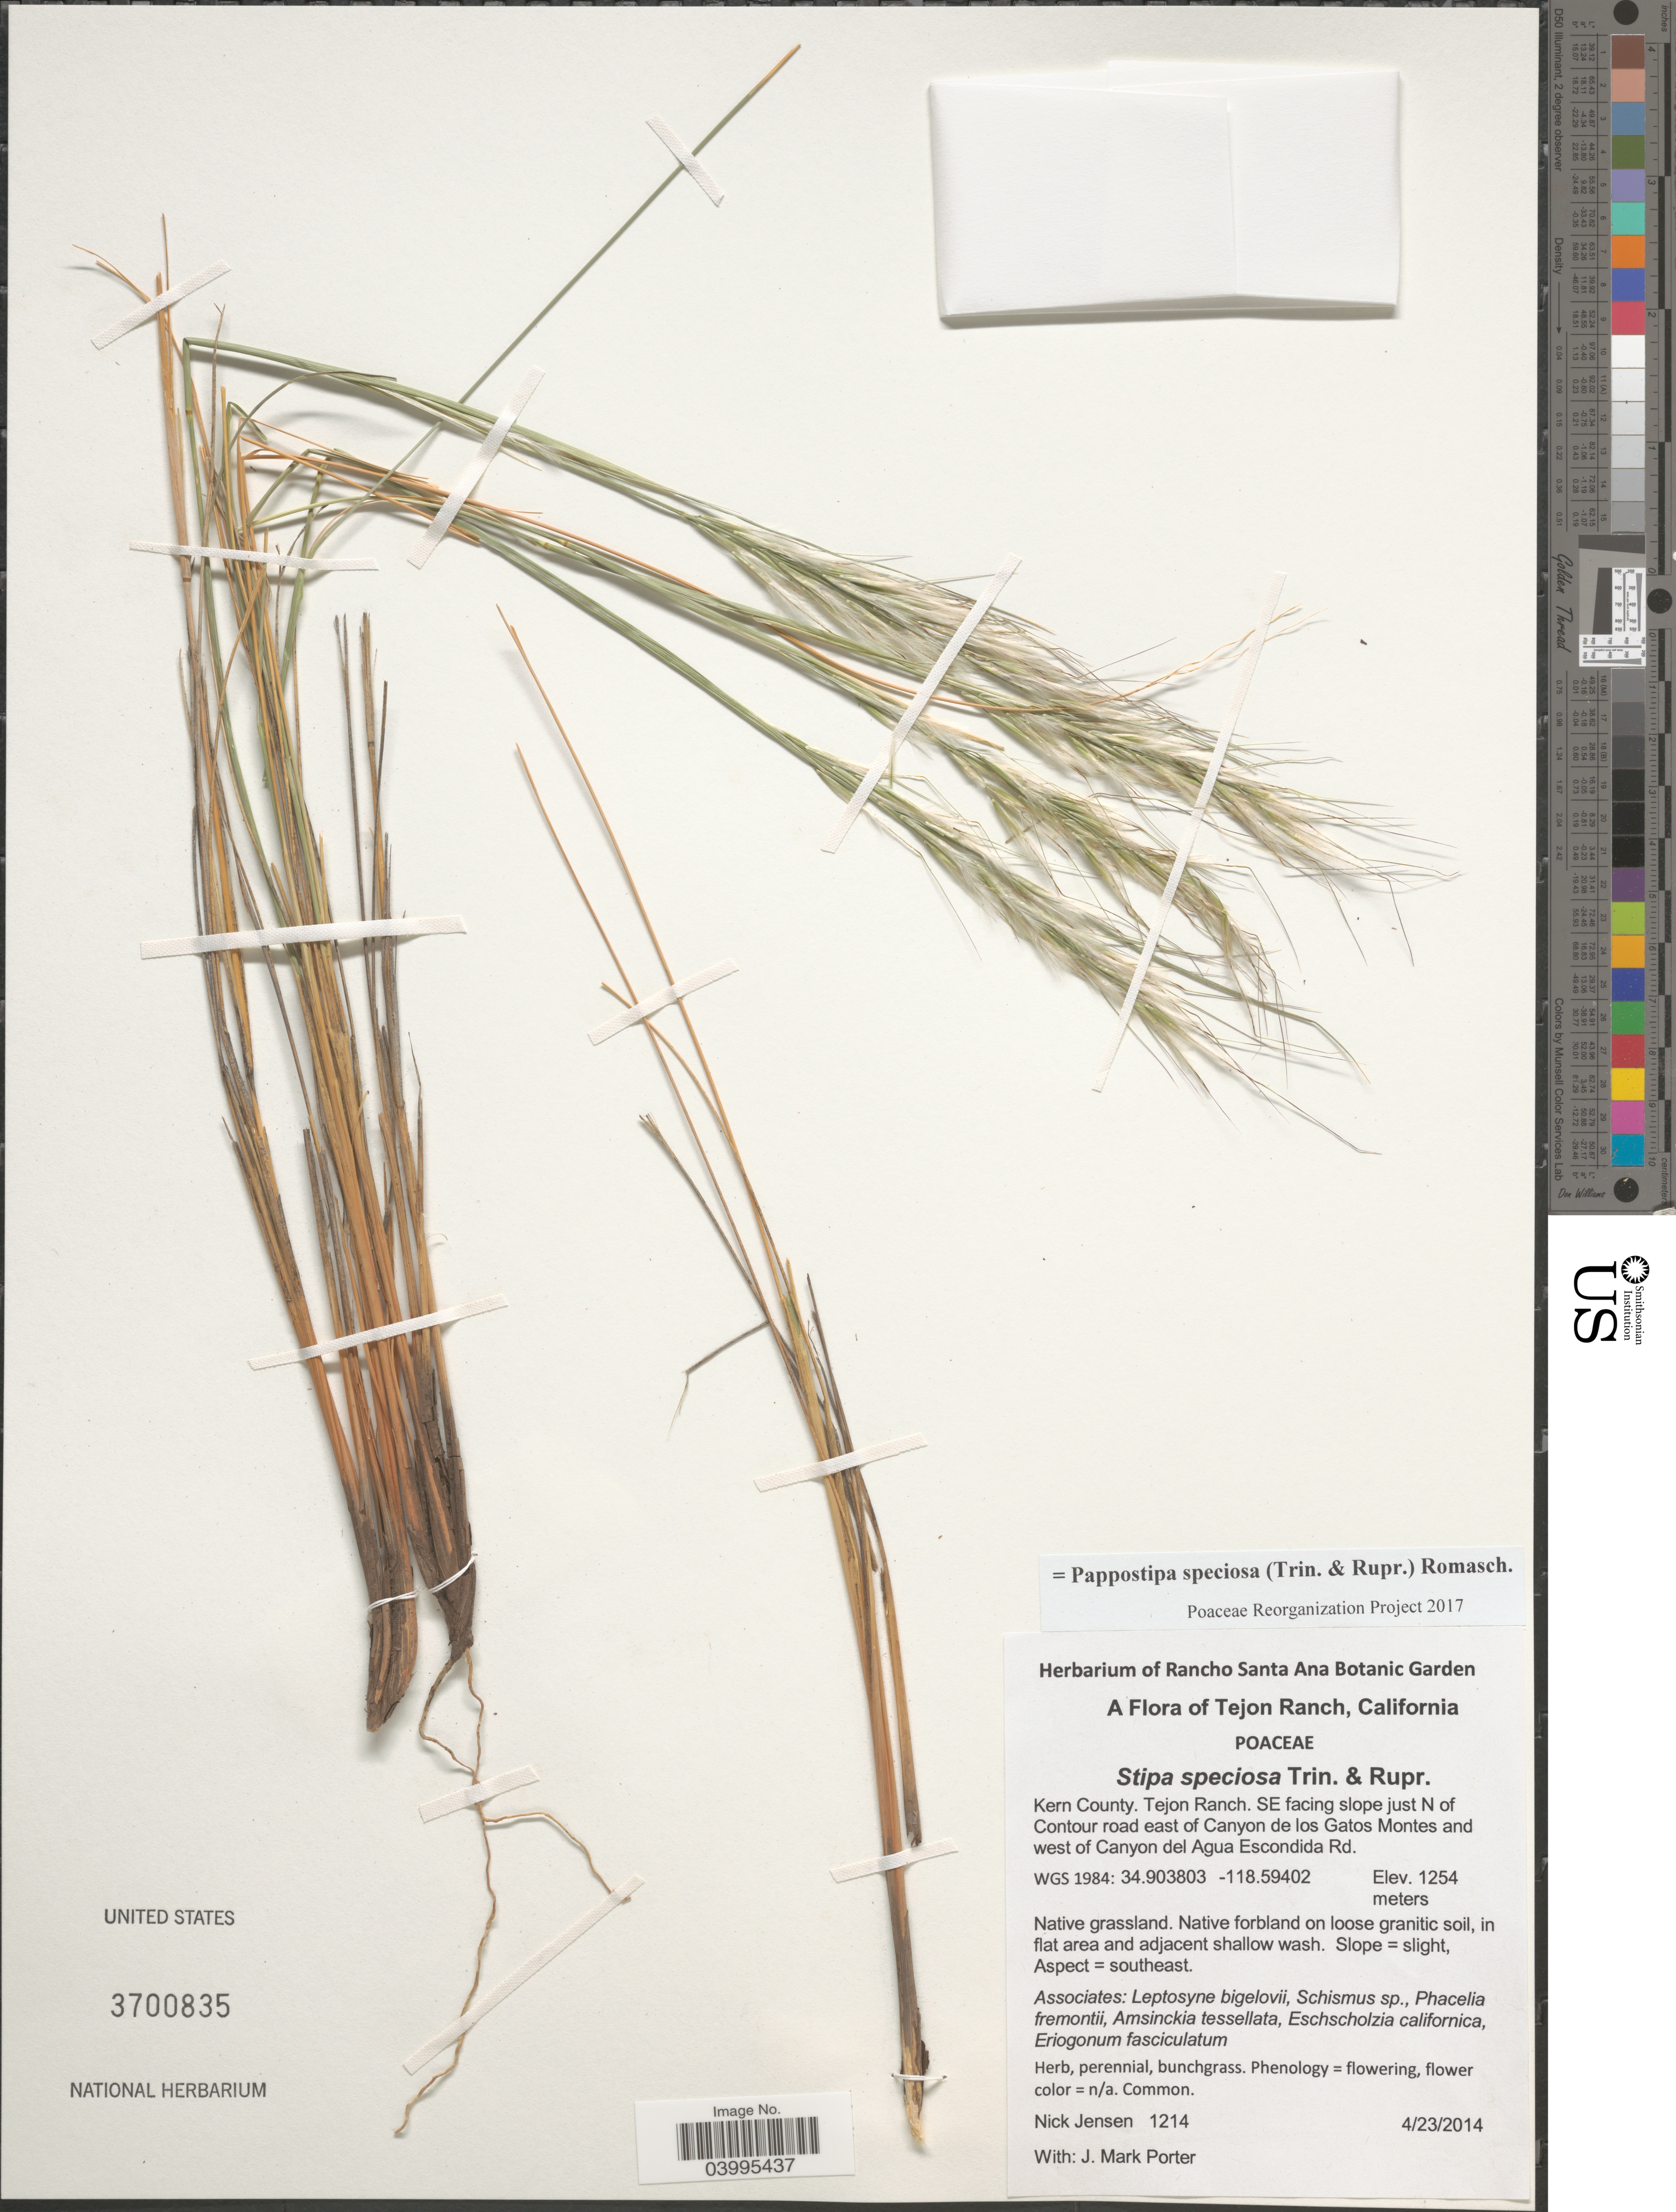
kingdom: Plantae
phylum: Tracheophyta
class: Liliopsida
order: Poales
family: Poaceae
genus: Pappostipa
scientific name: Pappostipa speciosa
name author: (Trin. & Rupr.) Romasch.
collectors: N. Jensen & J. M. Porter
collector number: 1214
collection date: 2014-04-23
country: United States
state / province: California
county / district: Kern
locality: Tejon Ranch. Kern County. SE facing slope just N of Contour road east of Canyon de los Gatos Montes and west of Canyon del Agua Escondida Rd. WGS 1984.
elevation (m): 1254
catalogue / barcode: US 3700835